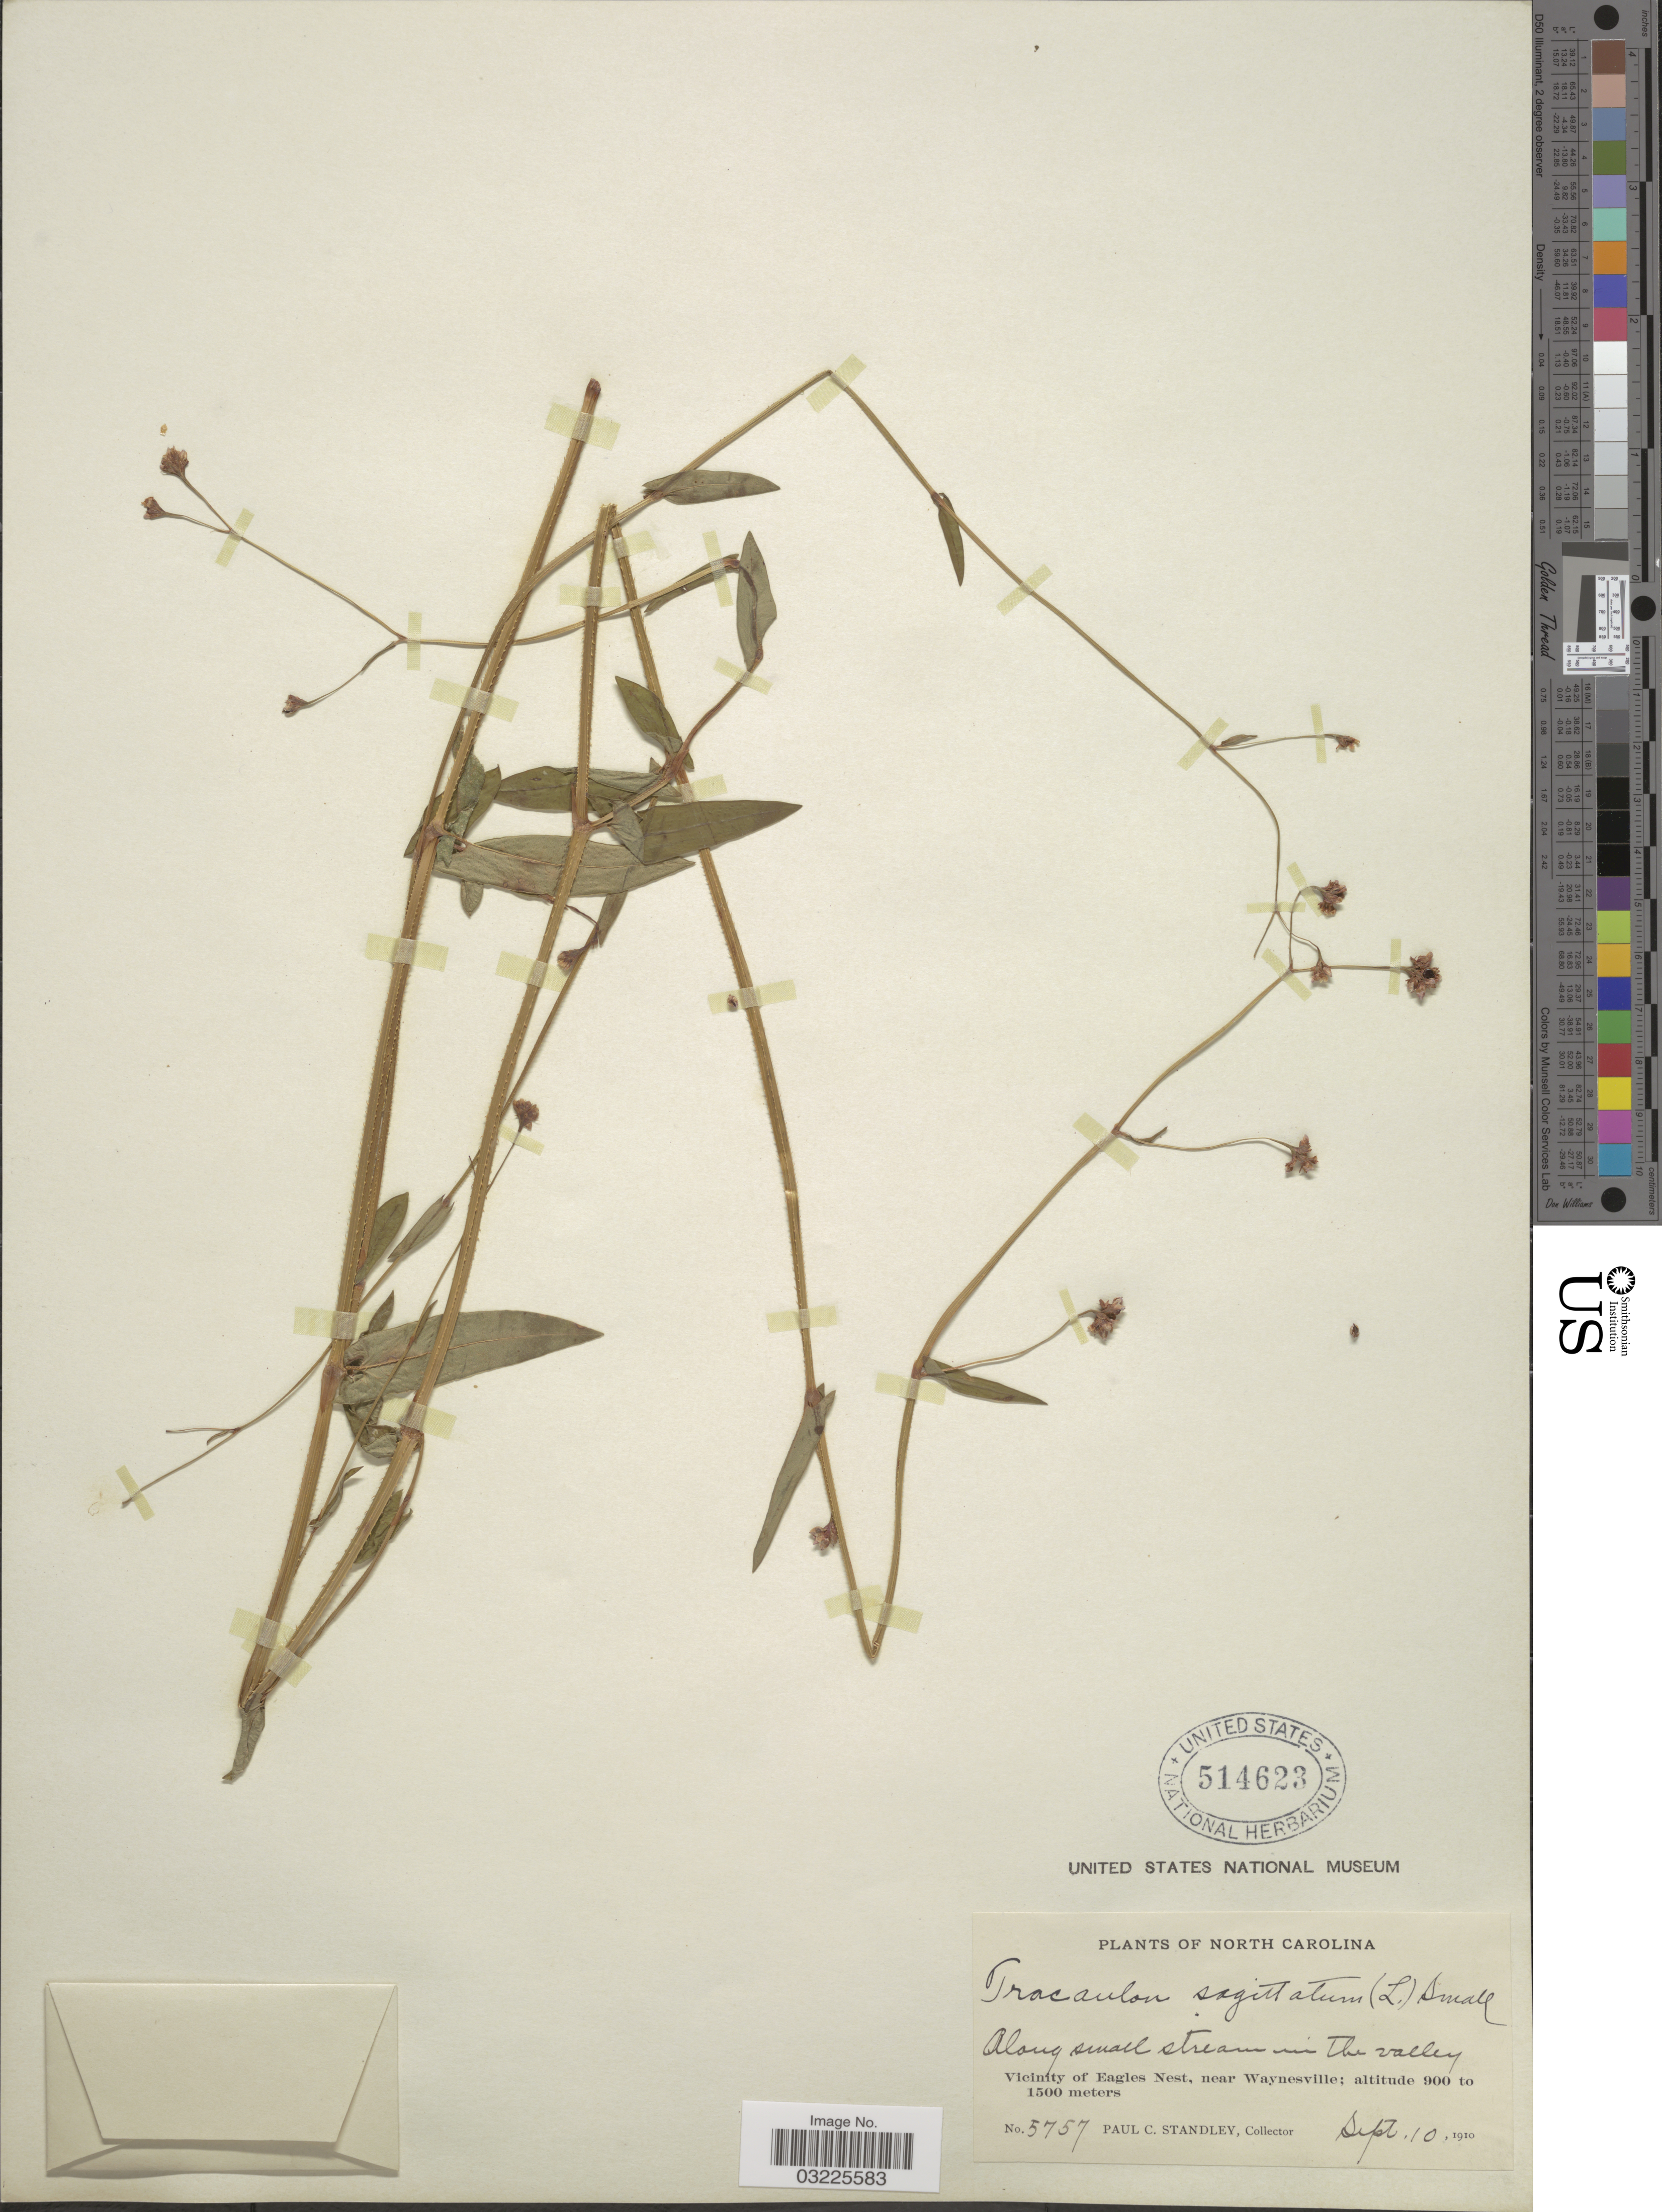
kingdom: Plantae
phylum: Tracheophyta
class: Magnoliopsida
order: Caryophyllales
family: Polygonaceae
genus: Persicaria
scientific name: Persicaria sagittata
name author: (L.) H. Gross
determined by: Atha, D. E.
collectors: P. C. Standley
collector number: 5757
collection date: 1910-09-10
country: United States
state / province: North Carolina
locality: Along small stream in the valley. Vicinity of Eagles Nest, near Waynesville.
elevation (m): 900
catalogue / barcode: US 514623